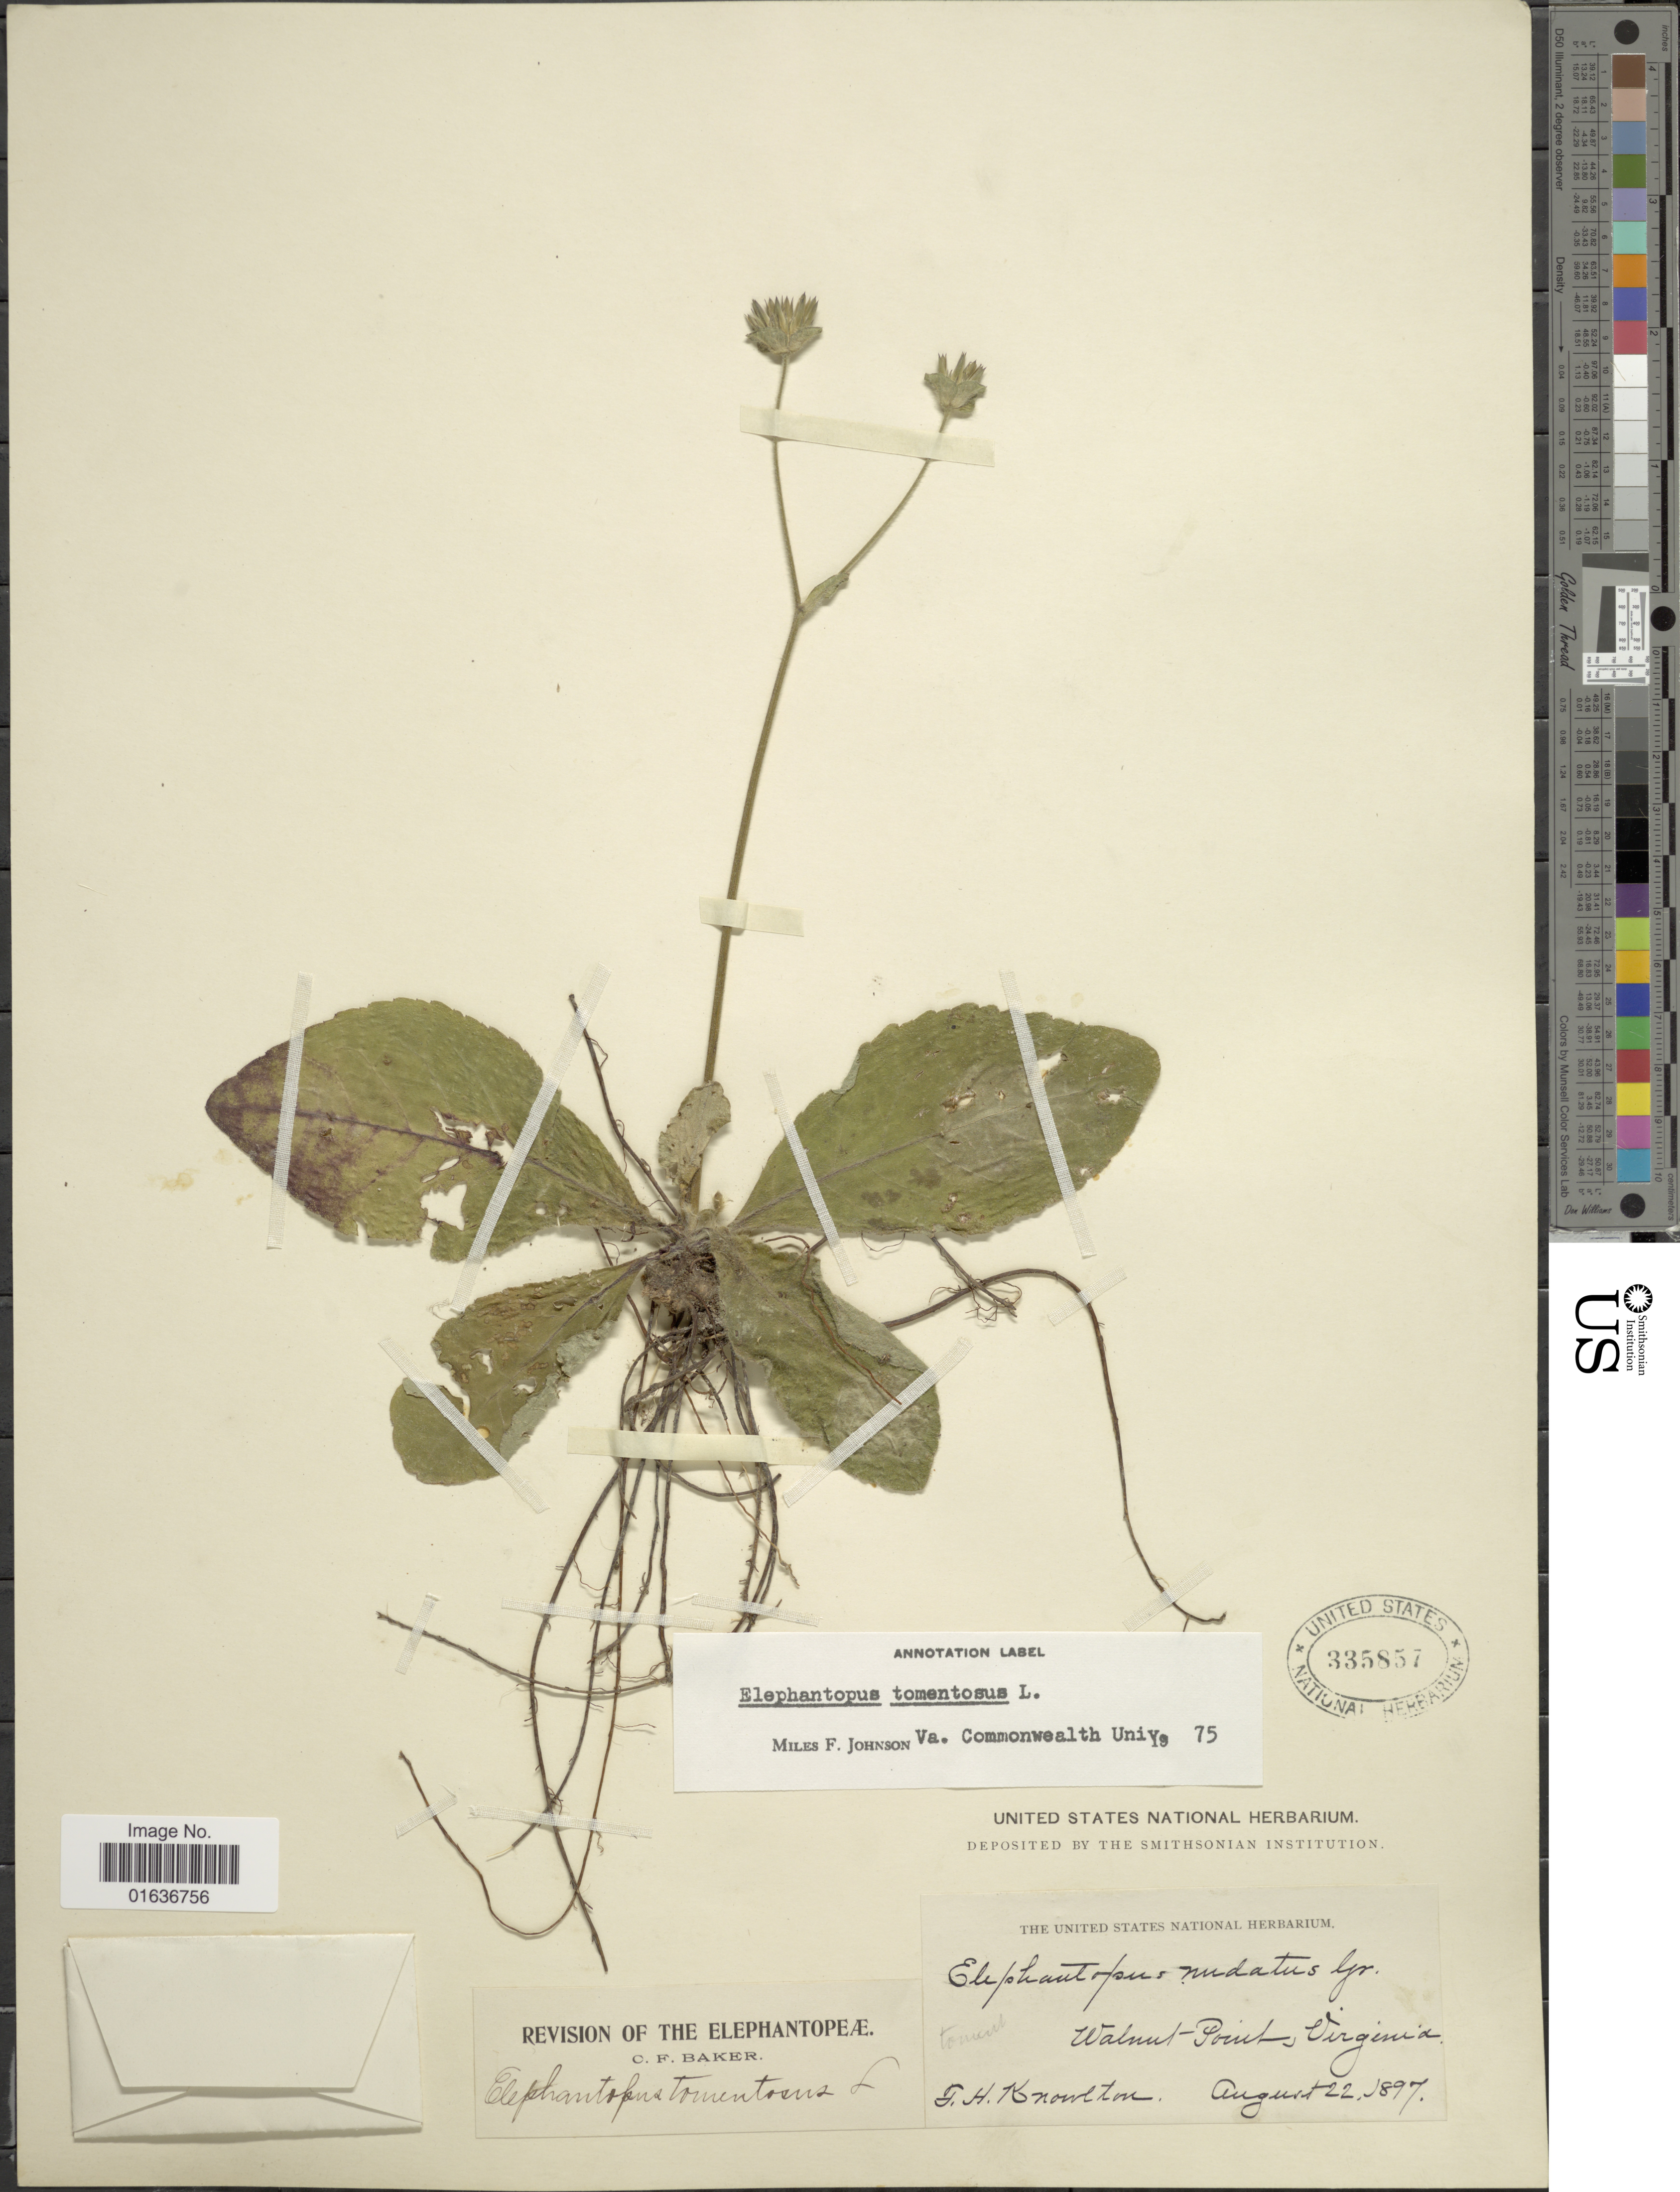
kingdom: Plantae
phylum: Tracheophyta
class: Magnoliopsida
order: Asterales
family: Asteraceae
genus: Elephantopus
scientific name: Elephantopus tomentosus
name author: L.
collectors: F. H. Knowlton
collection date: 1897-08-22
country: United States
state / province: Virginia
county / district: Northumberland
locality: Walnut-Point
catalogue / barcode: US 335857